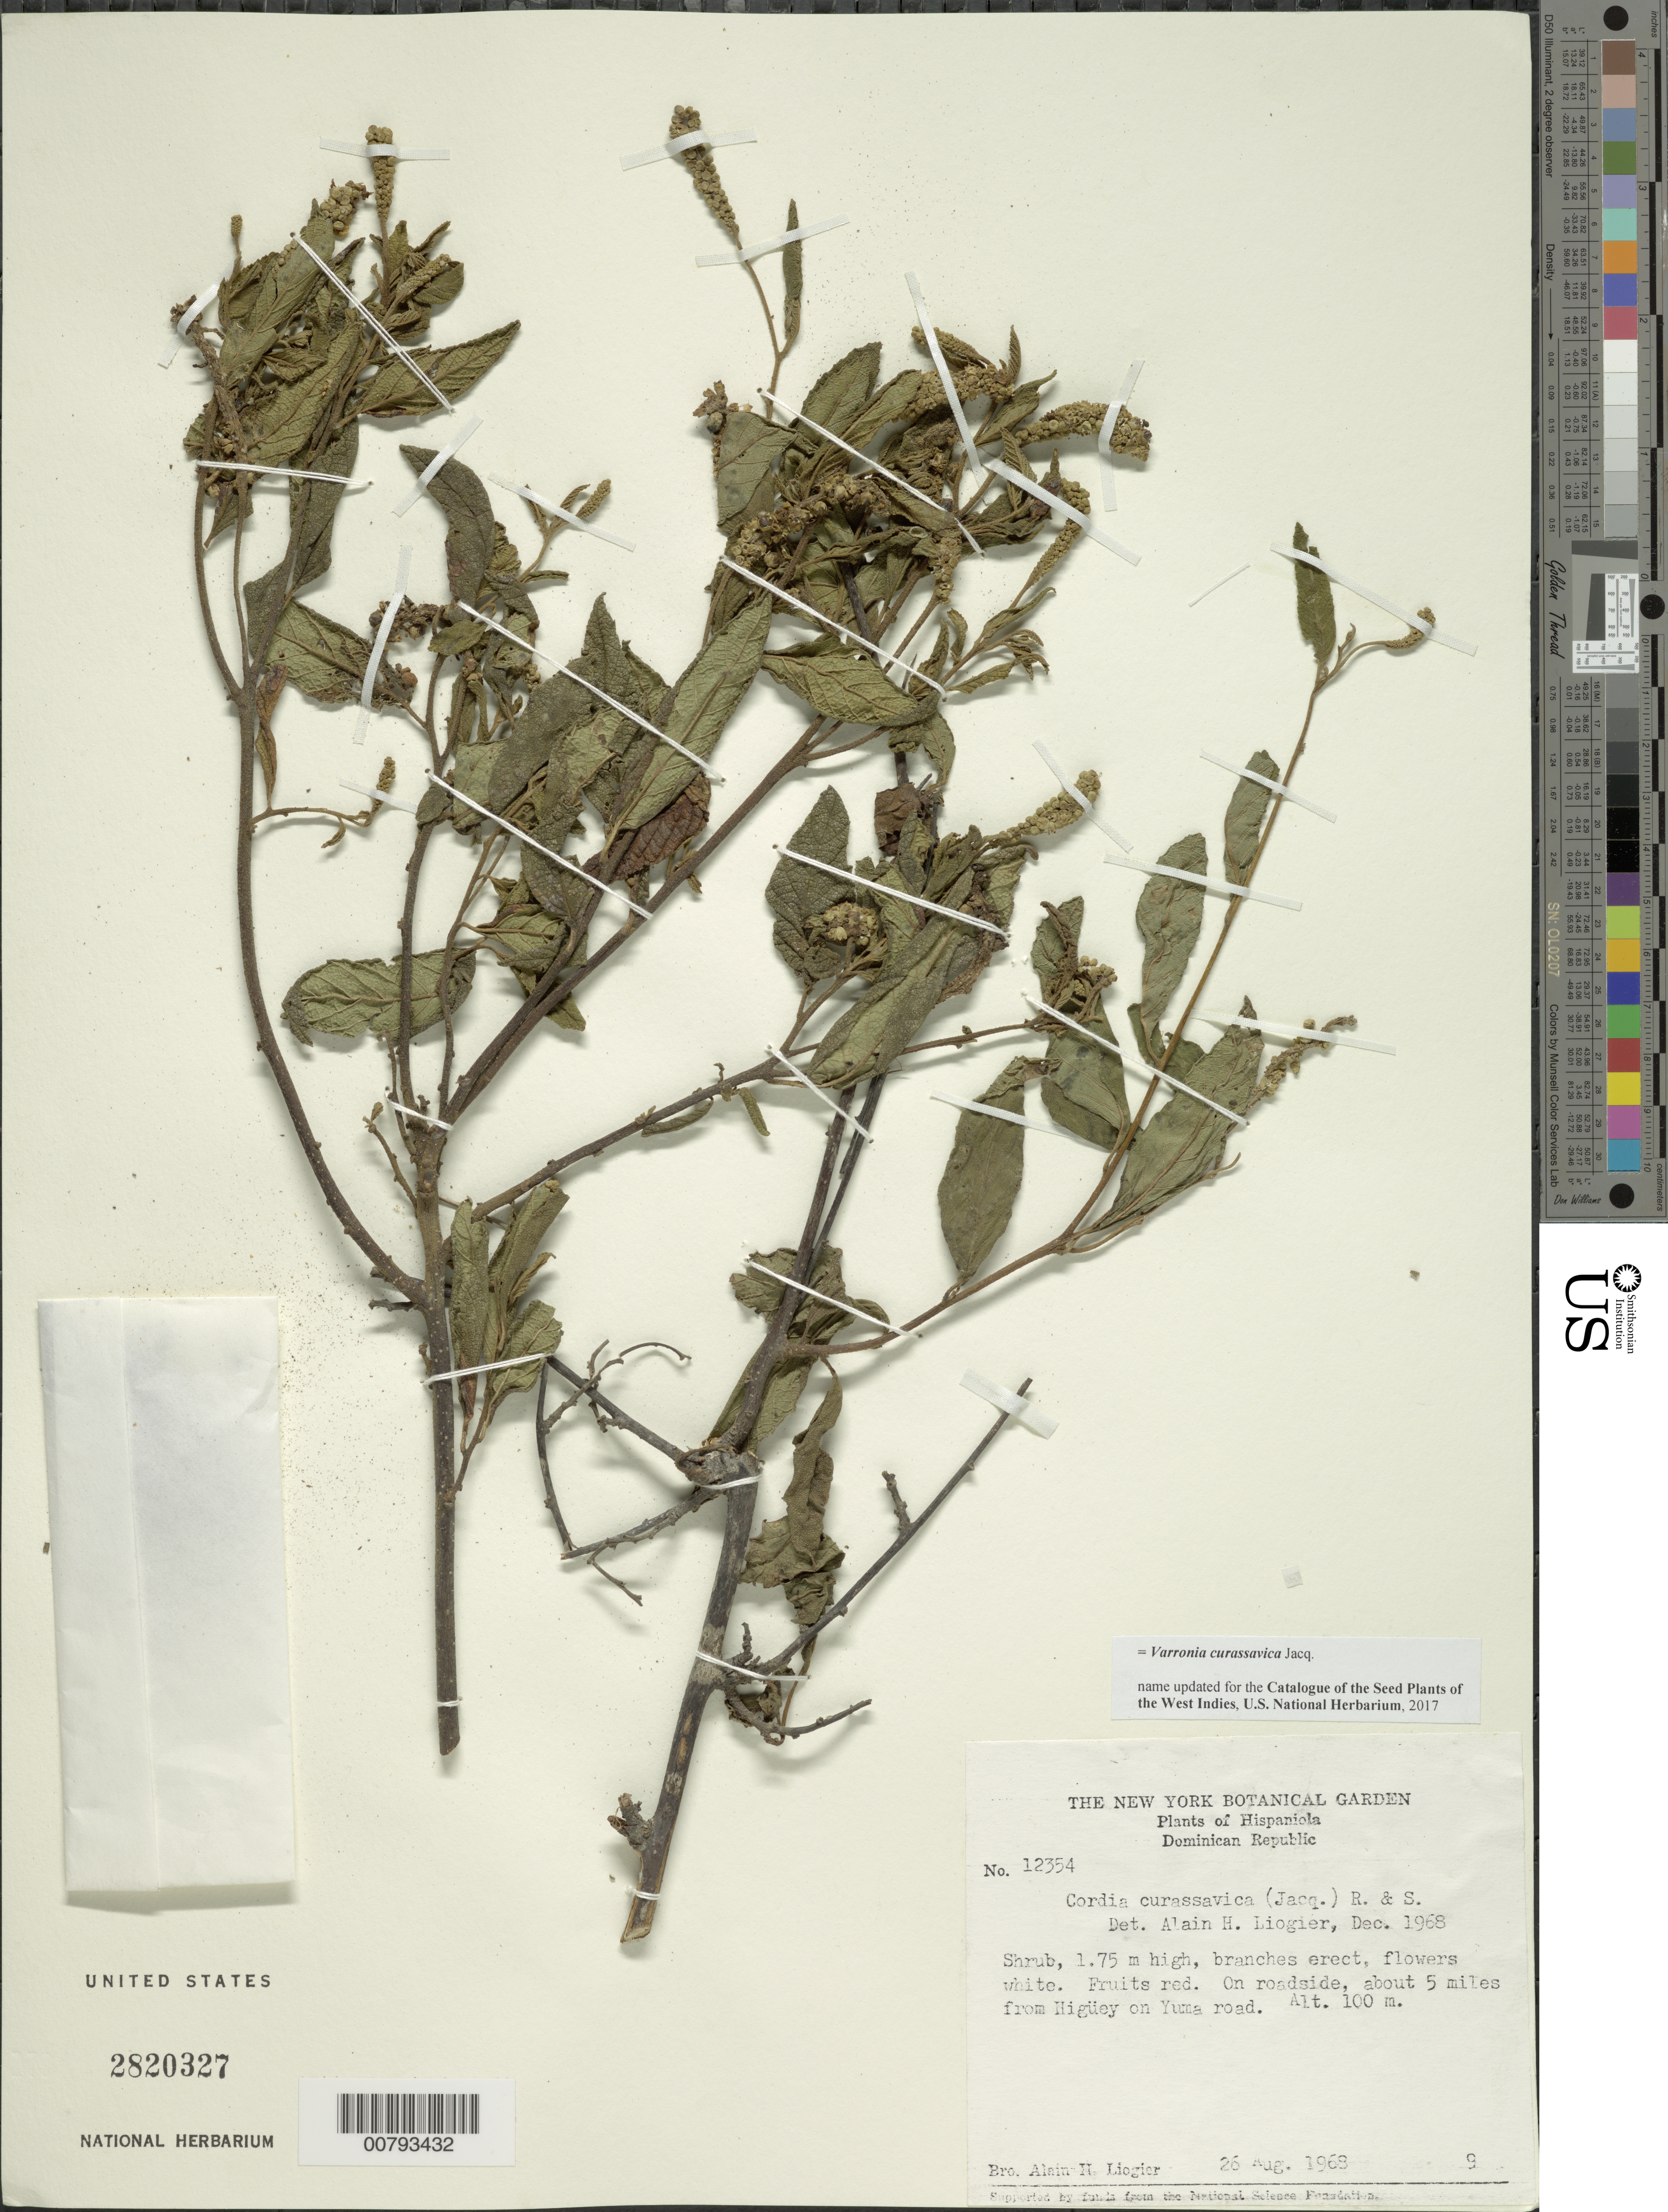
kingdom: Plantae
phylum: Tracheophyta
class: Magnoliopsida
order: Boraginales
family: Cordiaceae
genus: Varronia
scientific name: Varronia curassavica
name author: Jacq.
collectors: A. H. Liogier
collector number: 12354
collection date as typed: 26 Aug 1968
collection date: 1968-08-26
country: Dominican Republic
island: Hispaniola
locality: About 5 miles from Higüey on Yuma road.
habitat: On roadside.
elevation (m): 100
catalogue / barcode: US 2820327